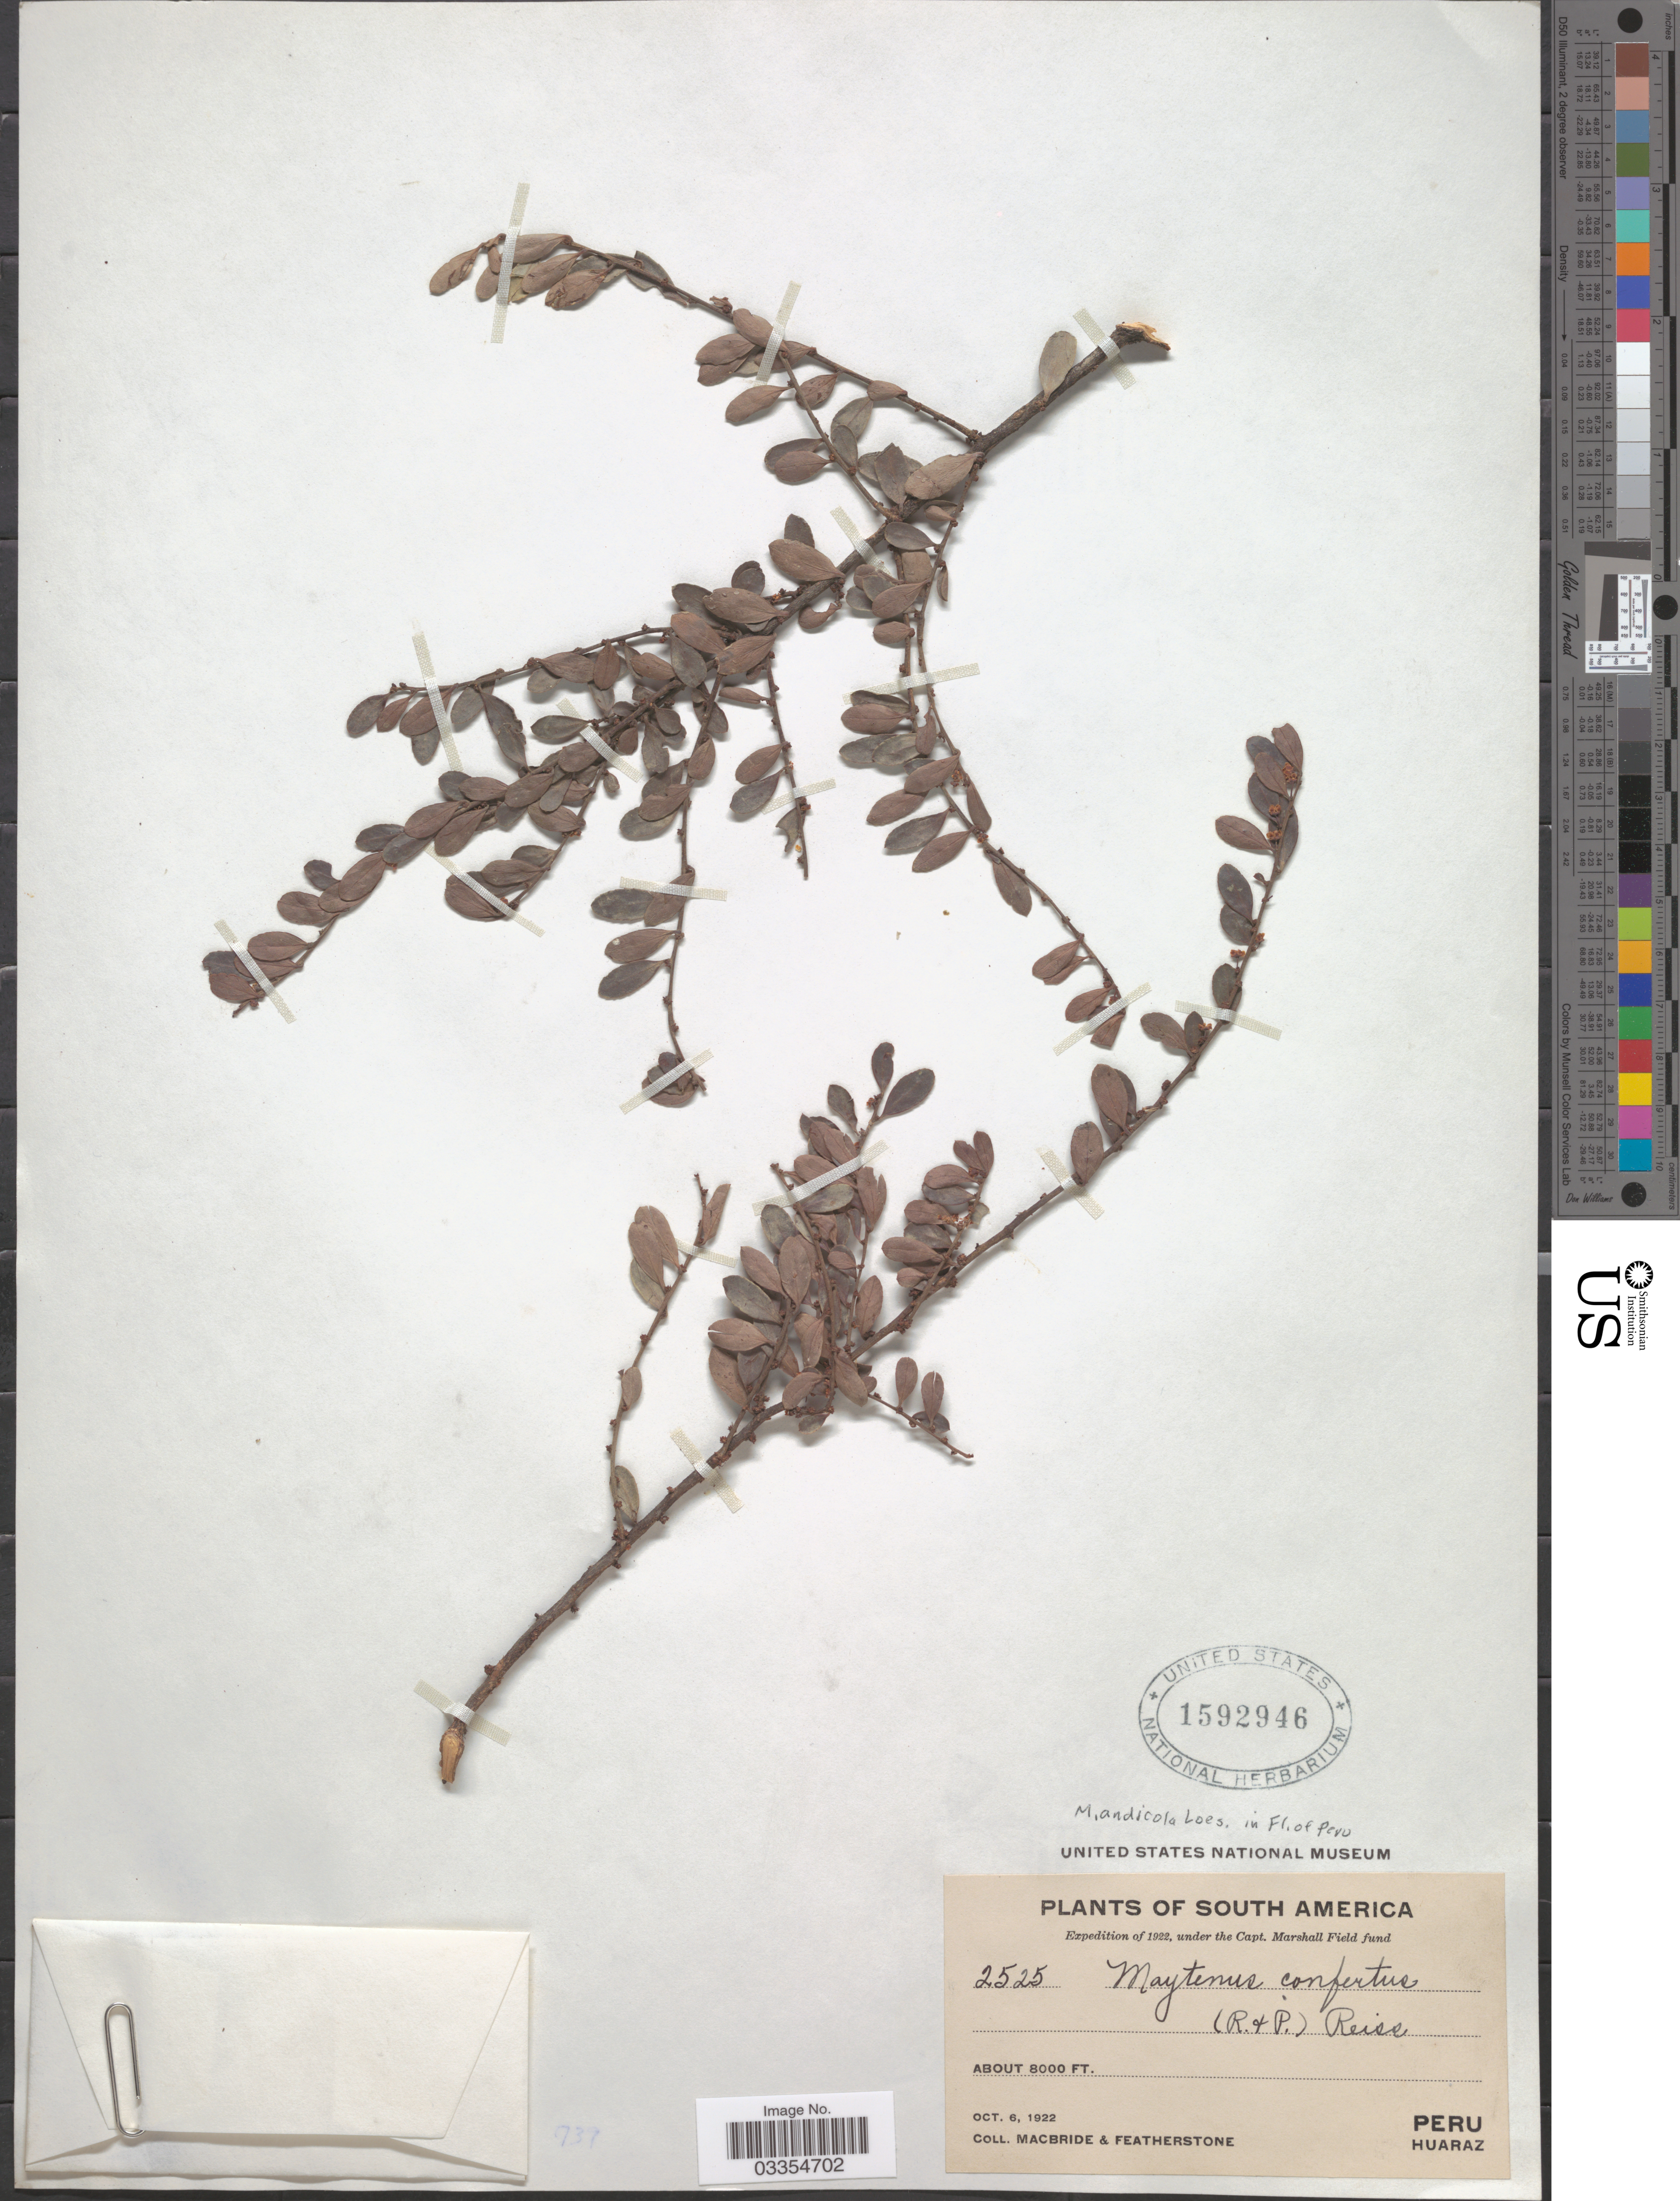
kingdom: Plantae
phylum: Tracheophyta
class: Magnoliopsida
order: Celastrales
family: Celastraceae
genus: Maytenus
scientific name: Maytenus andicola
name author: Loes.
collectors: Macbride, -- & -. Featherstone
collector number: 2525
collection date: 1922-10-06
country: Peru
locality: Huaraz.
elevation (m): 2438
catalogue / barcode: US 1592946